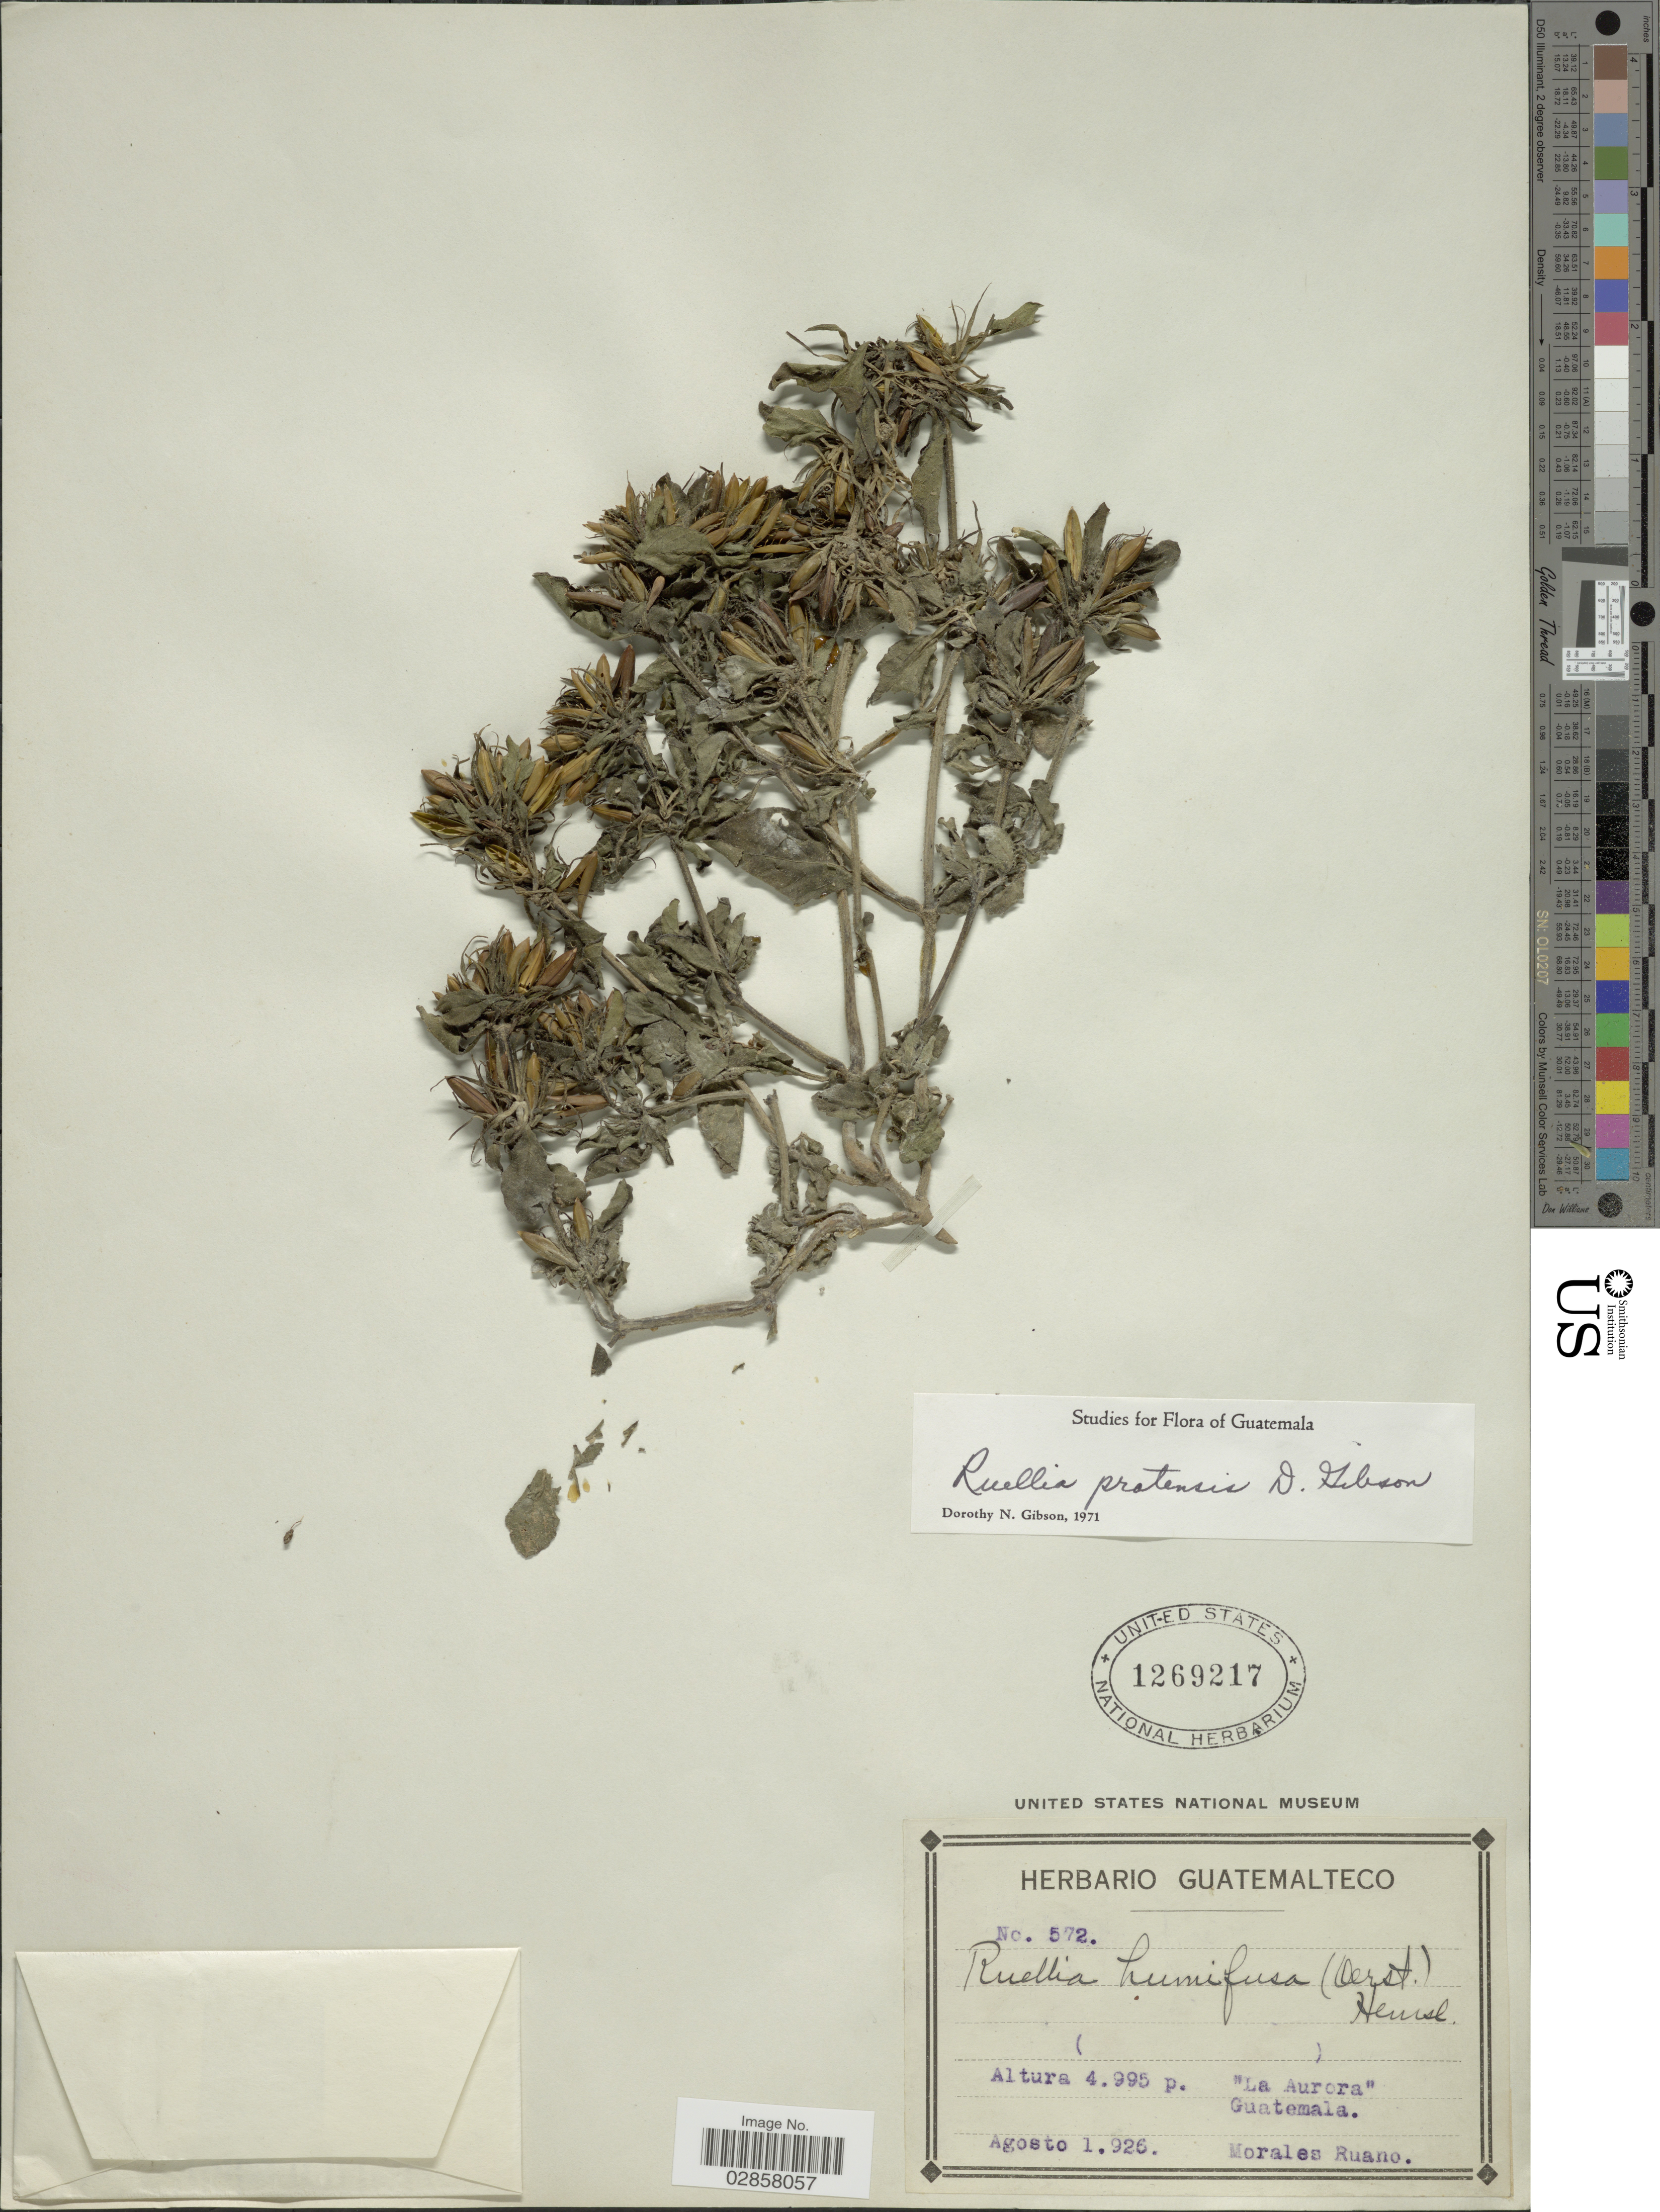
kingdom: Plantae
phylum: Tracheophyta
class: Magnoliopsida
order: Lamiales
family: Acanthaceae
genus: Ruellia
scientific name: Ruellia pratensis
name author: D.N. Gibson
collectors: M. Ruano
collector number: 572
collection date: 1926-08-01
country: Guatemala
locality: La Aurora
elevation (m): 1522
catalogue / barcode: US 1269217